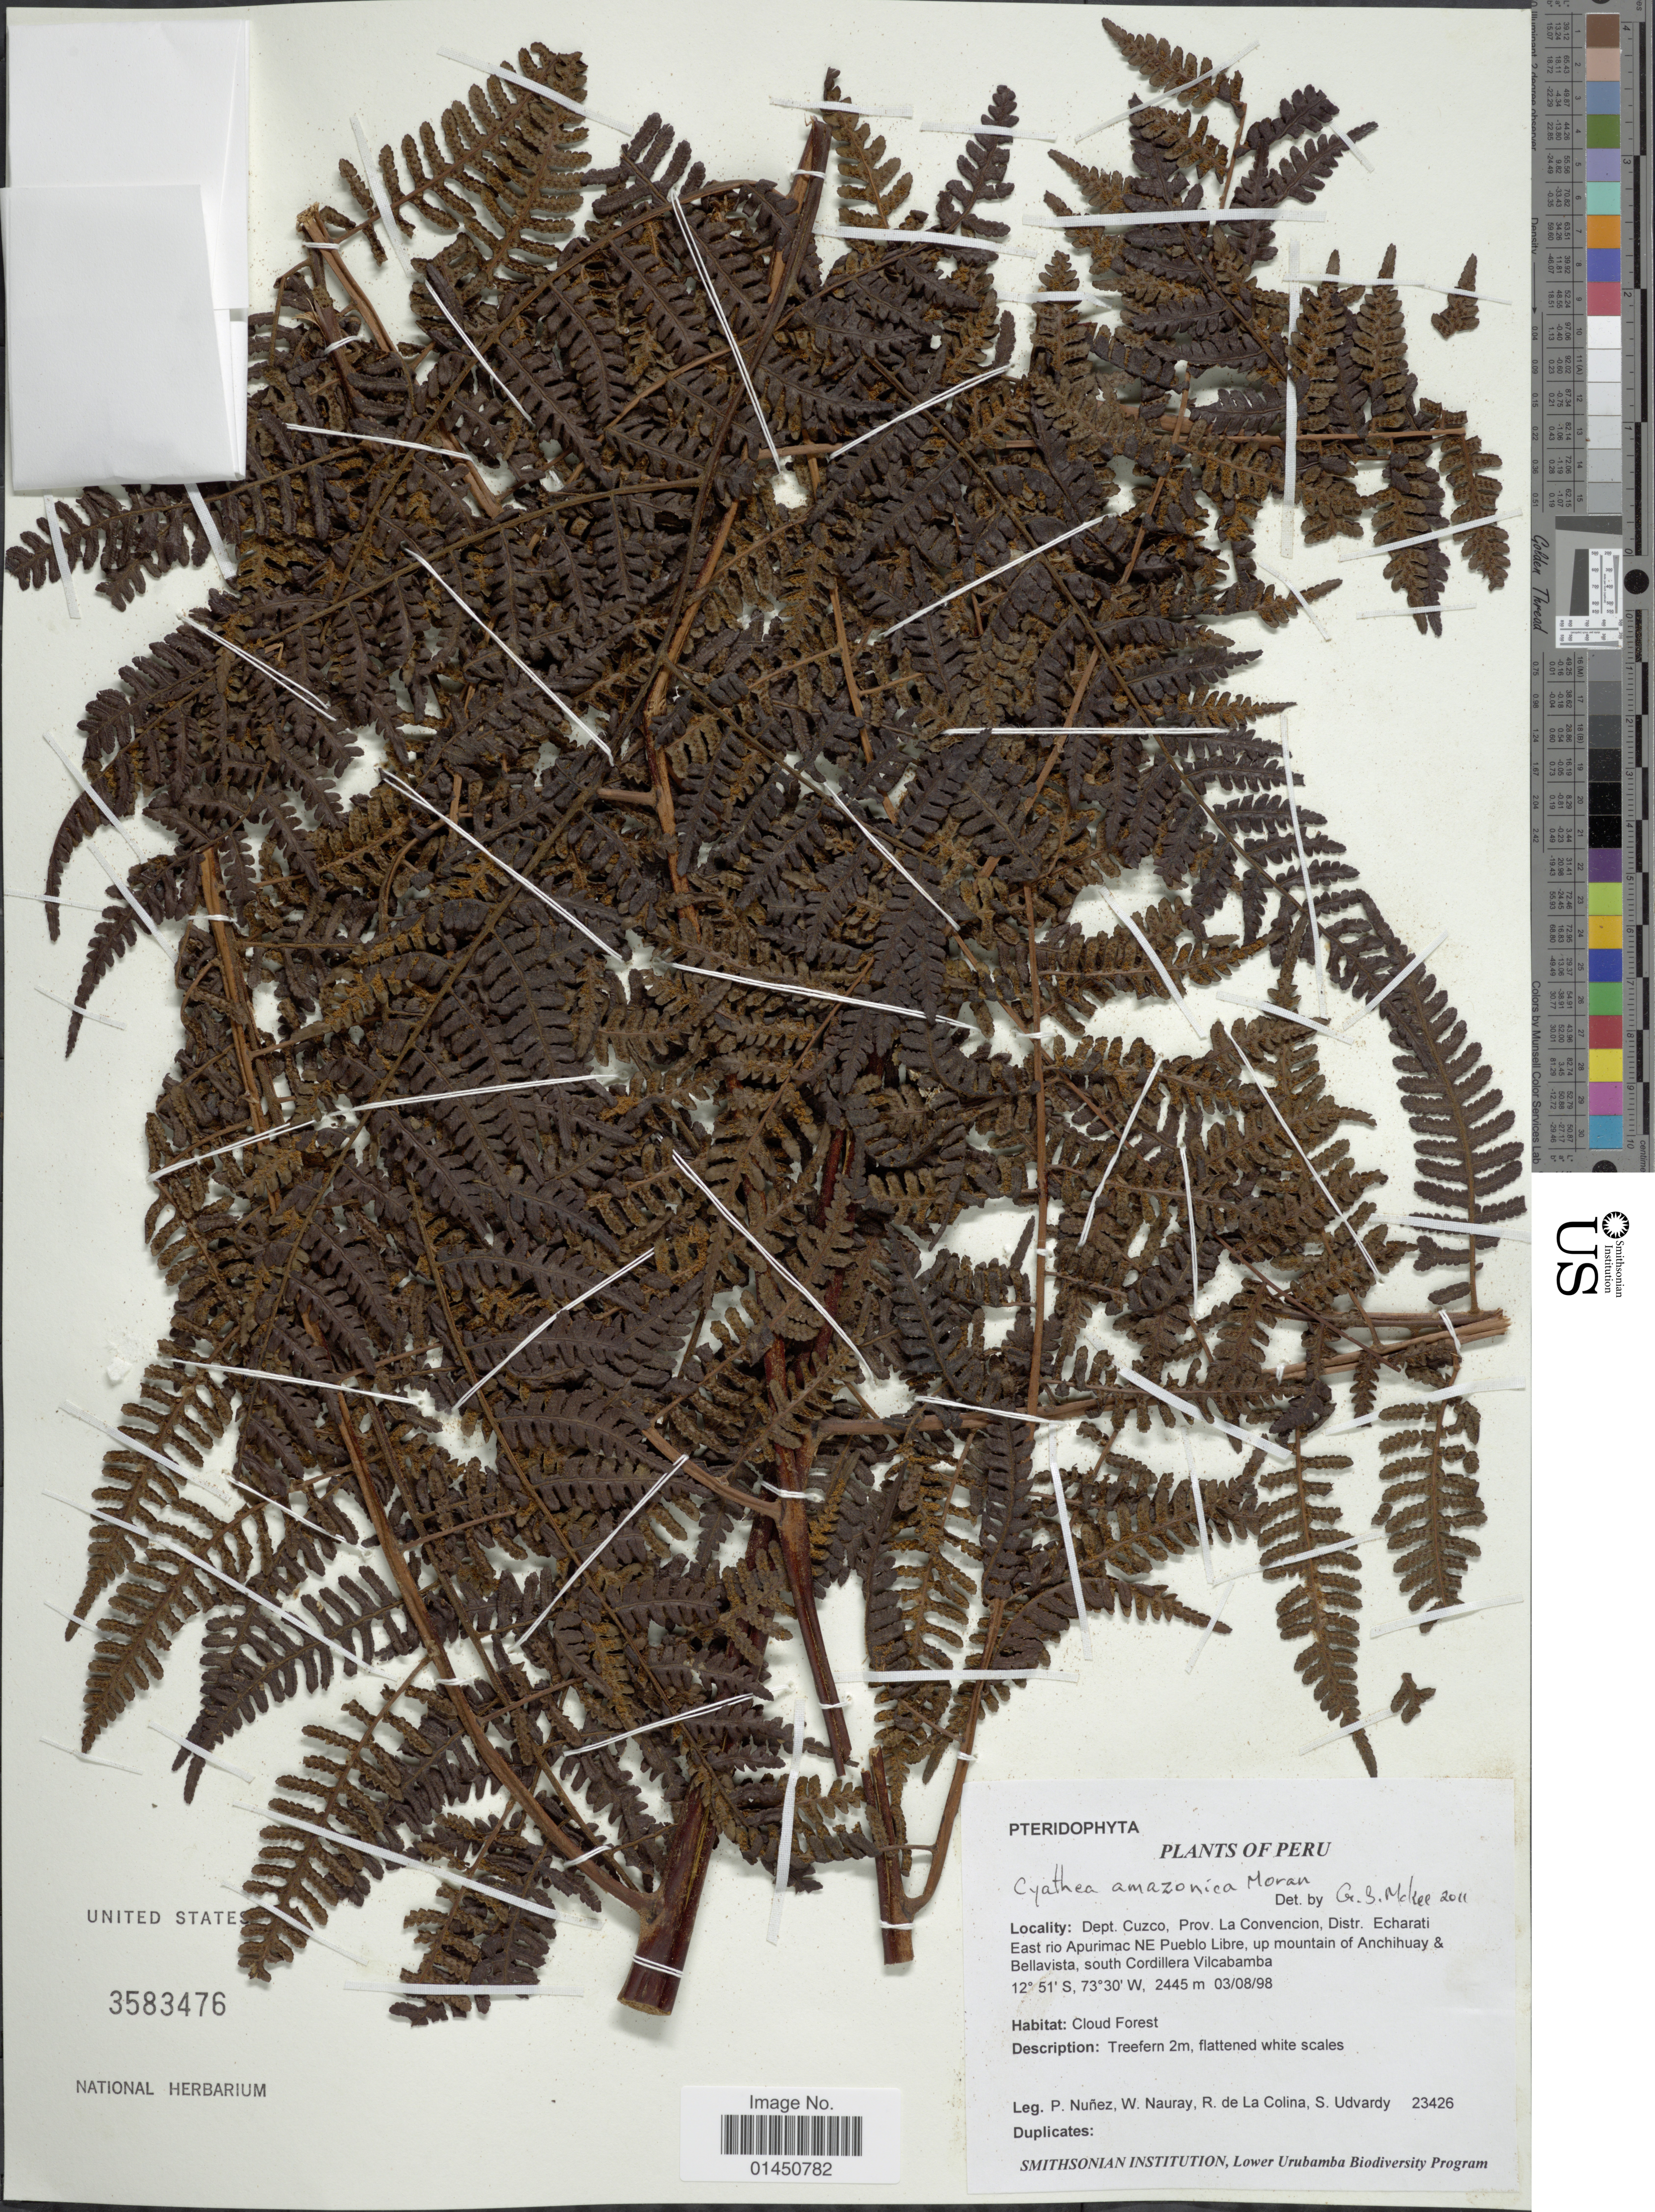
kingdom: Plantae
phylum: Tracheophyta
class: Polypodiopsida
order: Cyatheales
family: Cyatheaceae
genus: Cyathea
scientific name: Cyathea amazonica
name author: R.C. Moran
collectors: P. Nuñez V., W. Nauray, R. de La Colina & S. Udvardy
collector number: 23426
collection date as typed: Transcribed d/m/y: 3/8/98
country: Peru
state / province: Cusco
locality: Cuzco, La Convencion, Distr. Echarati, East rio Apurimac NE Pueblo Libre, up mountain of Anchihuay & Bellavista, south Cordillera Vilcabamba.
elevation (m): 2445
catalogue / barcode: US 3583476